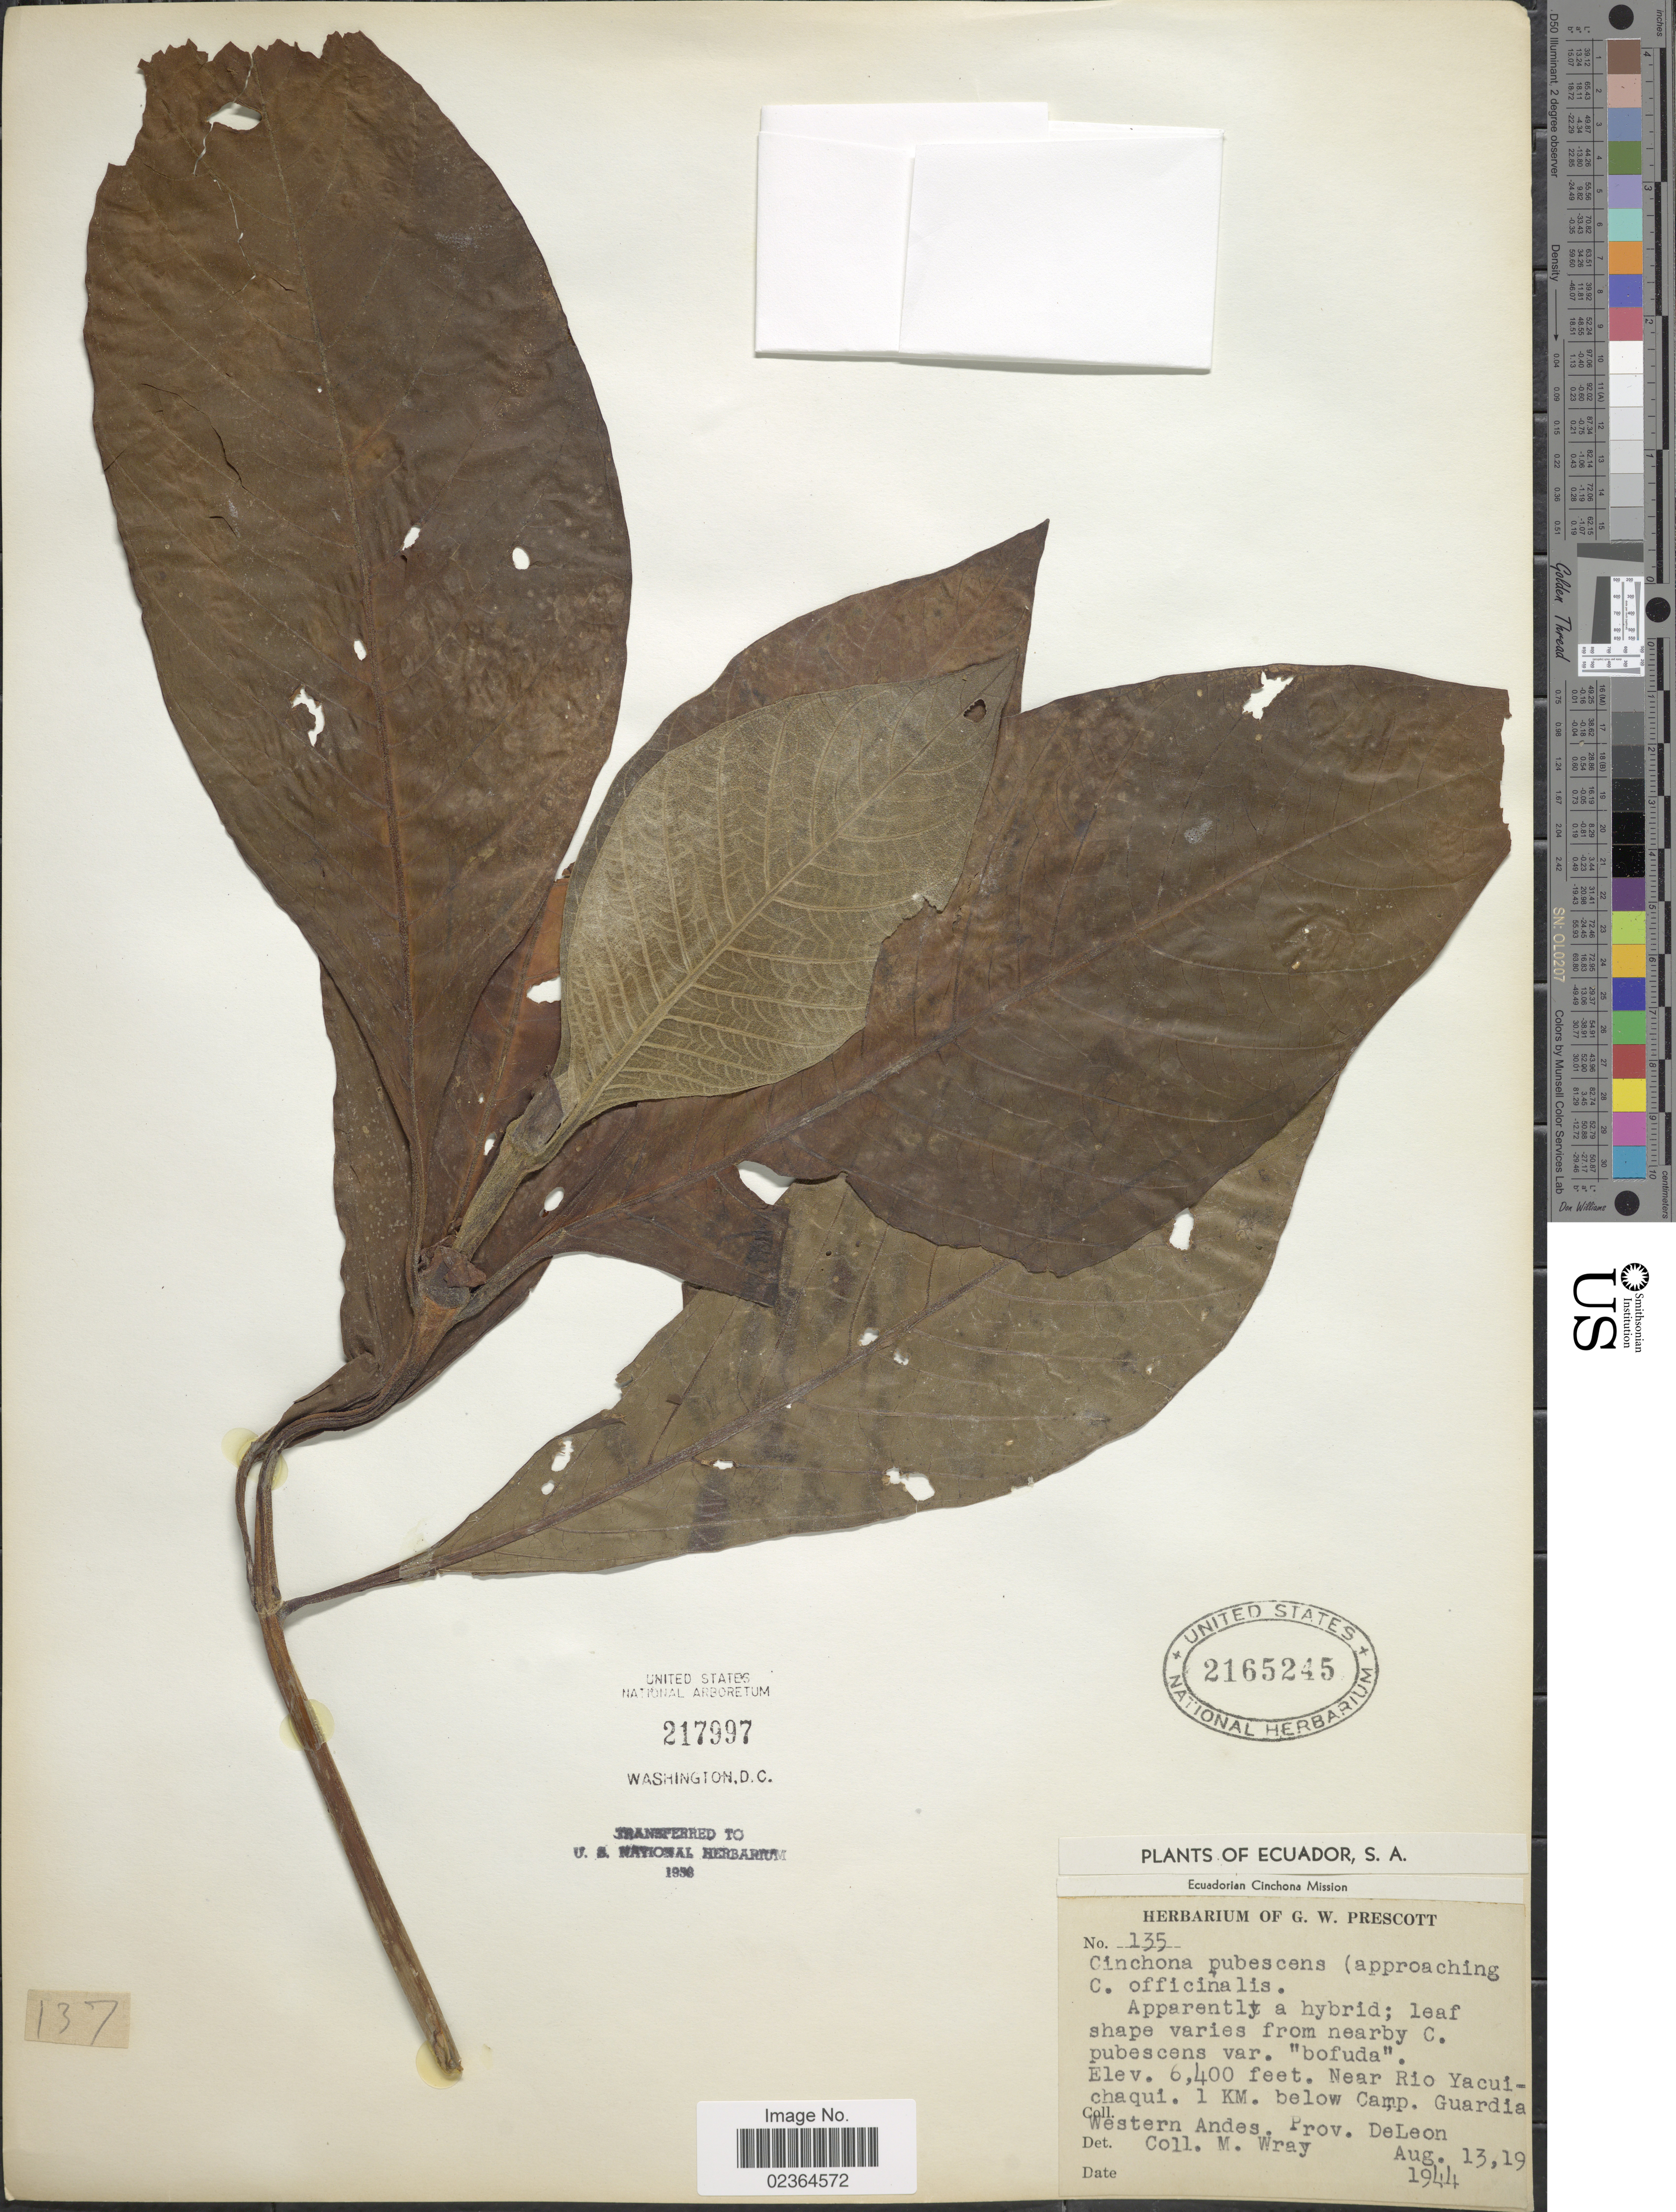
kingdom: Plantae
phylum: Tracheophyta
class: Magnoliopsida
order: Gentianales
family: Rubiaceae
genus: Cinchona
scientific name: Cinchona pubescens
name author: Vahl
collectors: M. Wray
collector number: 135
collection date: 1944-08-13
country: Ecuador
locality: Near Rio Yacuichaqui. 1 KM. below Camp. Guardia. Western Andes. Prov. DeLeon.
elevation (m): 1951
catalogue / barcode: US 2165245